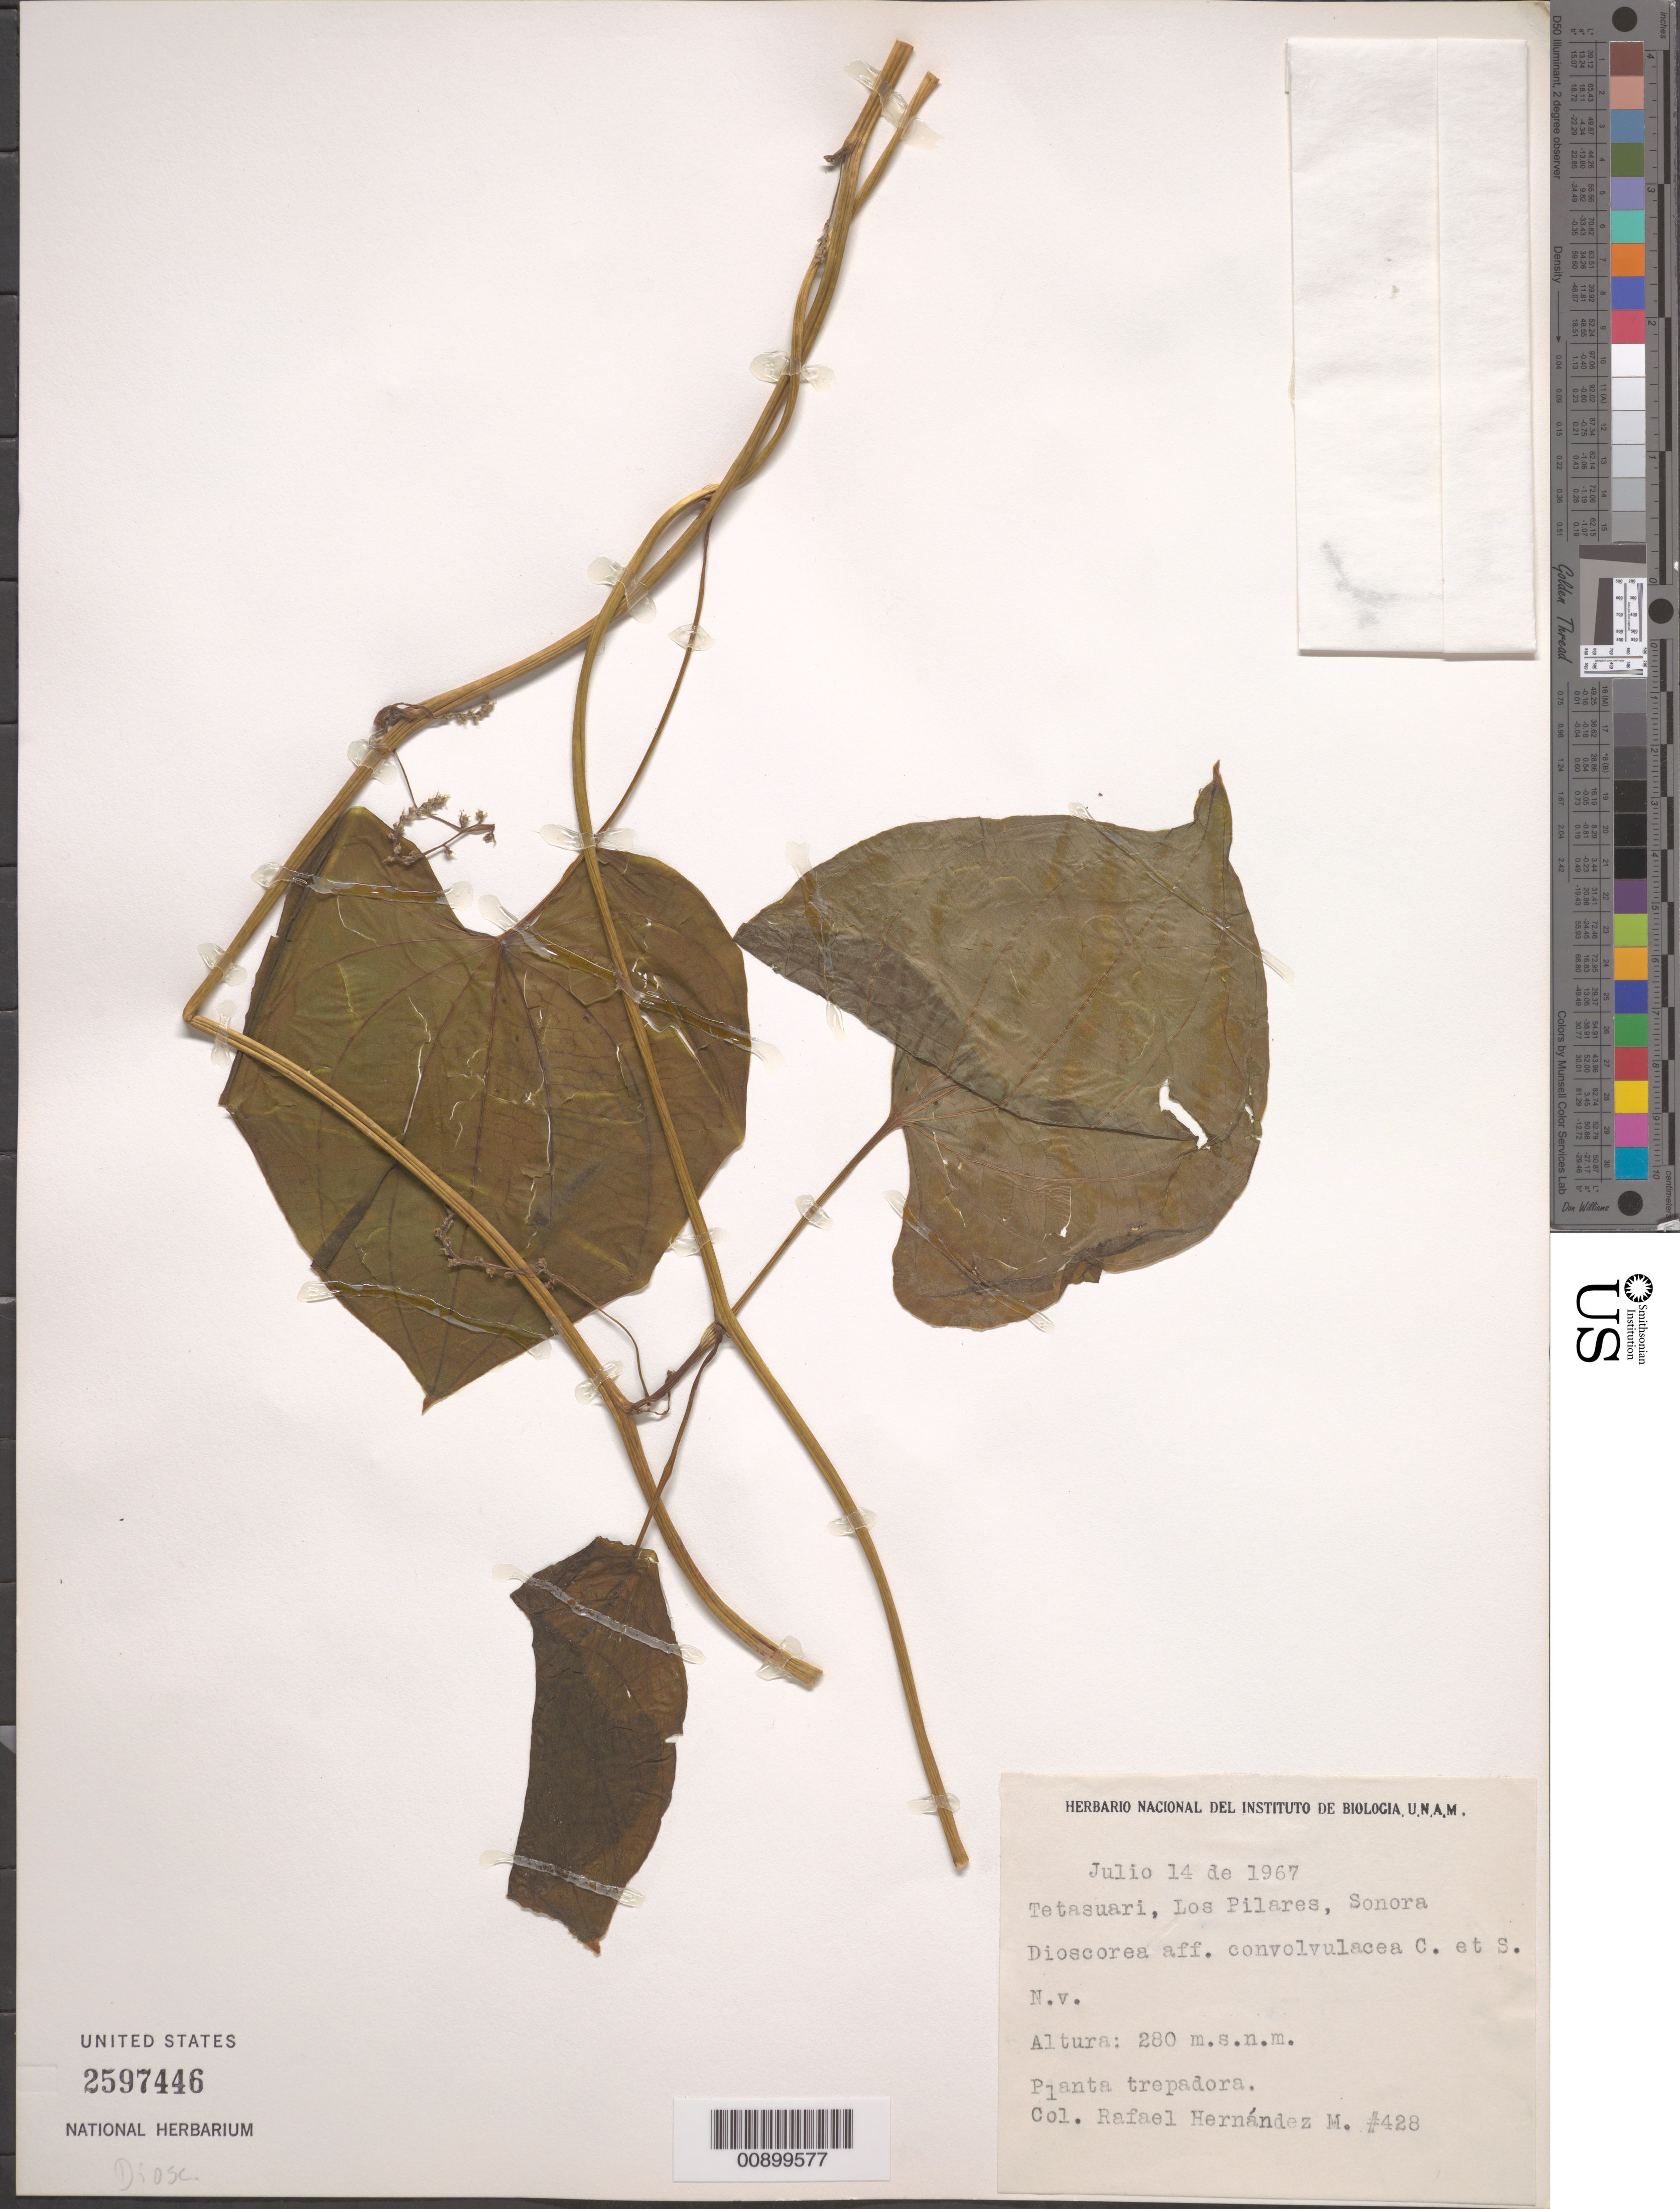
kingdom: Plantae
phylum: Tracheophyta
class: Liliopsida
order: Dioscoreales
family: Dioscoreaceae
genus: Dioscorea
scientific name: Dioscorea convolvulacea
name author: Schltdl. & Cham.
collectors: R. M. Hernandez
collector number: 428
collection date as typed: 14 Jul 1967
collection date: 1967-07-14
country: Mexico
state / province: Sonora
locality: Tetasuari, Los Pilares, Sonora.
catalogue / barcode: US 2597446